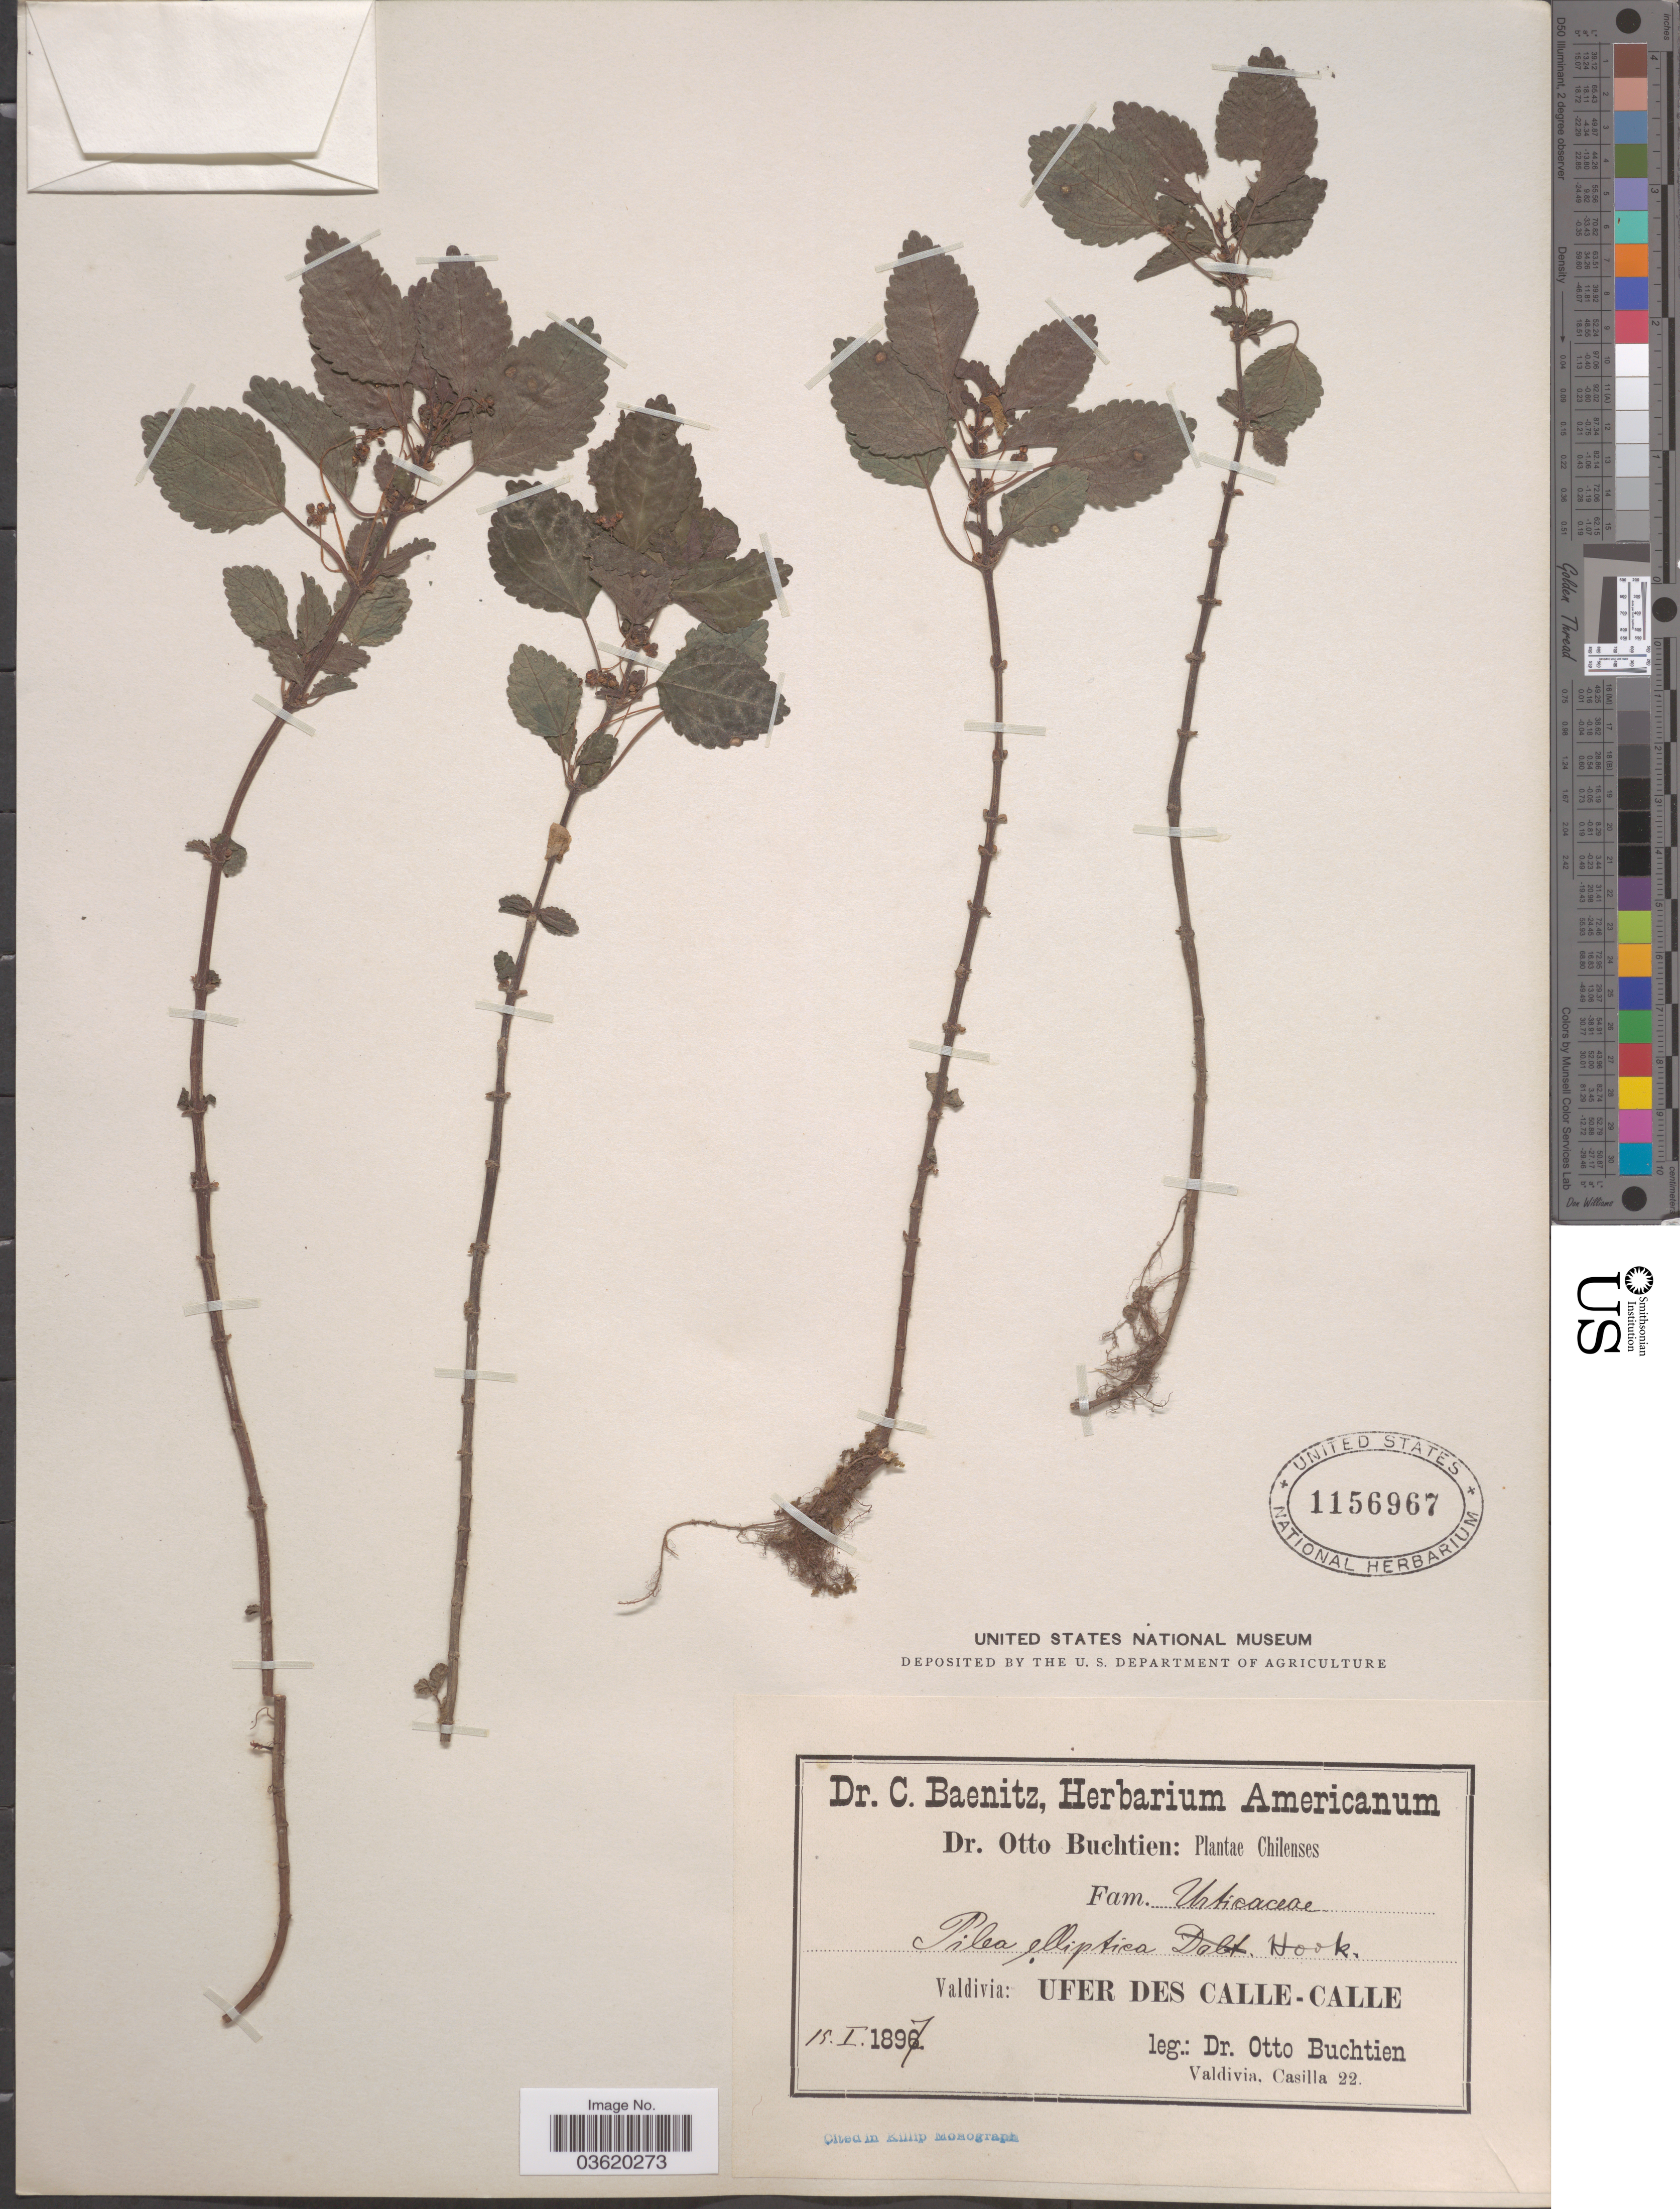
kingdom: Plantae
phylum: Tracheophyta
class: Magnoliopsida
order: Rosales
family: Urticaceae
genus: Pilea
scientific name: Pilea elliptica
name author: Hook. f.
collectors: O. Buchtien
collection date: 1897-01-15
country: Chile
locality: Valdivia: Ufer des Calle-Calle.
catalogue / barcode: US 1156967